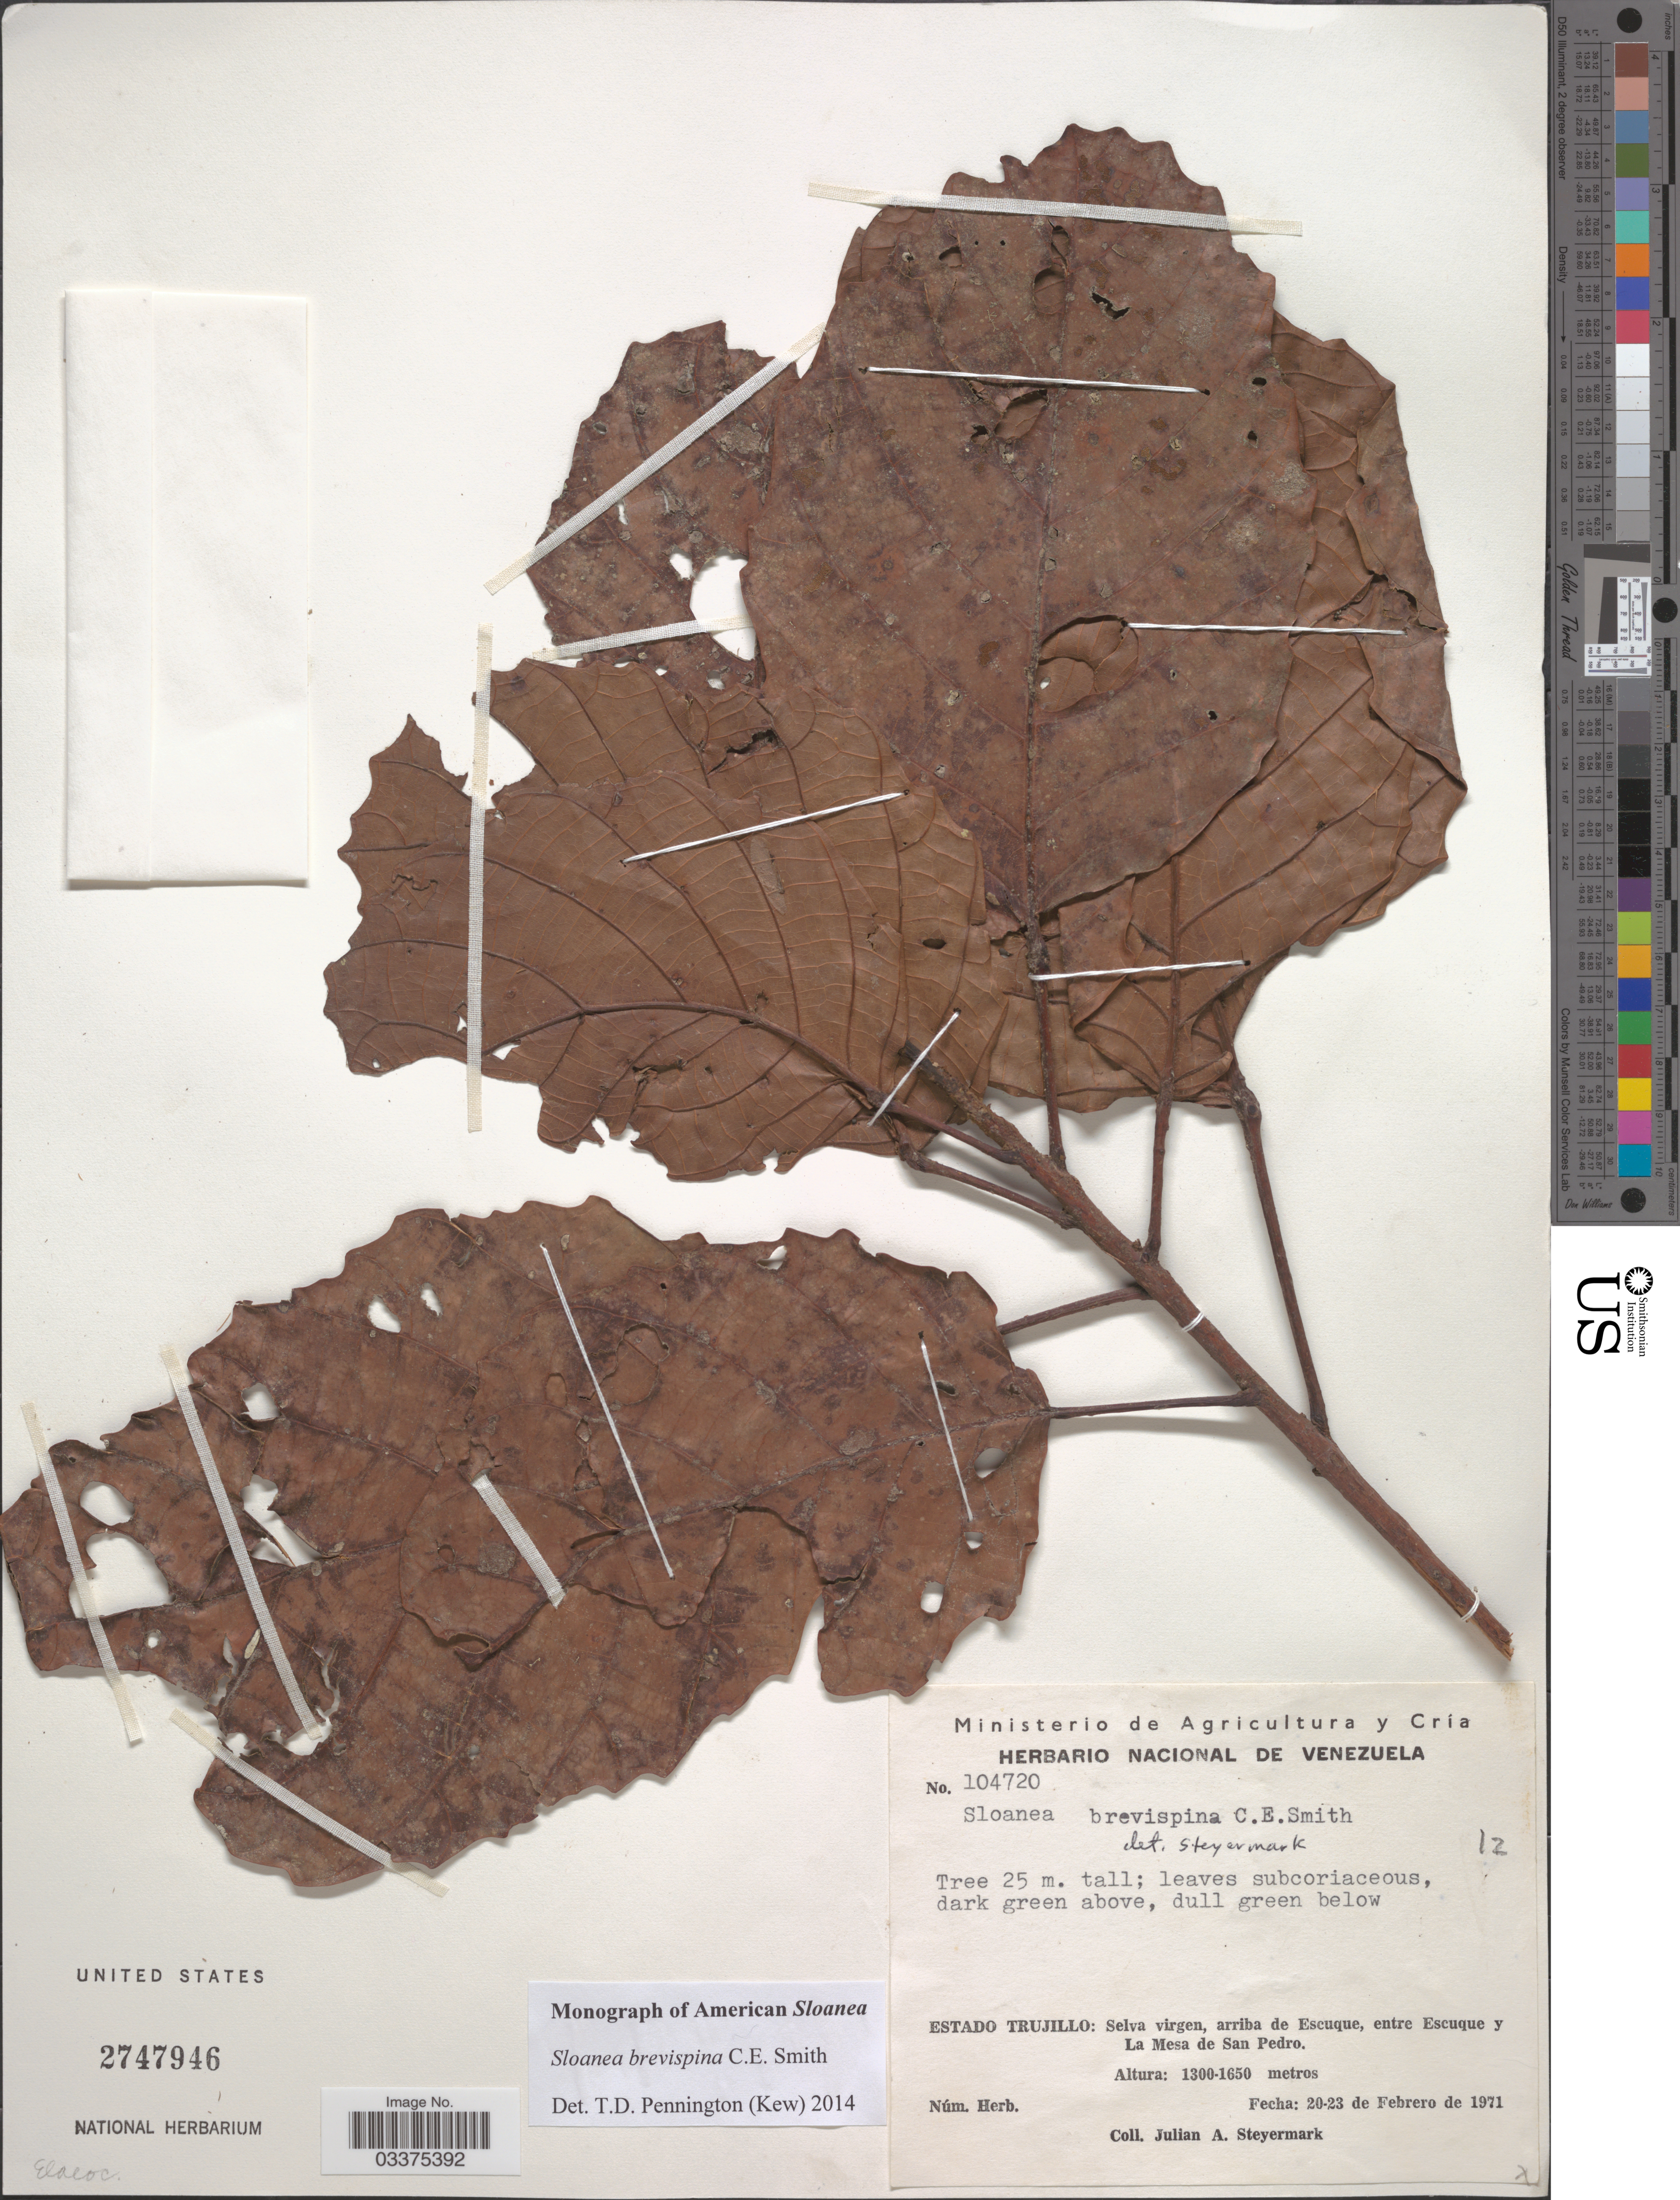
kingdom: Plantae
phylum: Tracheophyta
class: Magnoliopsida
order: Oxalidales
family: Elaeocarpaceae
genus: Sloanea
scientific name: Sloanea brevispina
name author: Earle Sm.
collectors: J. Steyermark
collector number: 104720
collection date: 1971-02-20/1971-02-23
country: Venezuela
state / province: Trujillo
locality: Selva virgen, arriba de Escuque, entre Escuque y La Mesa de San Pedro.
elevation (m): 1300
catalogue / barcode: US 2747946